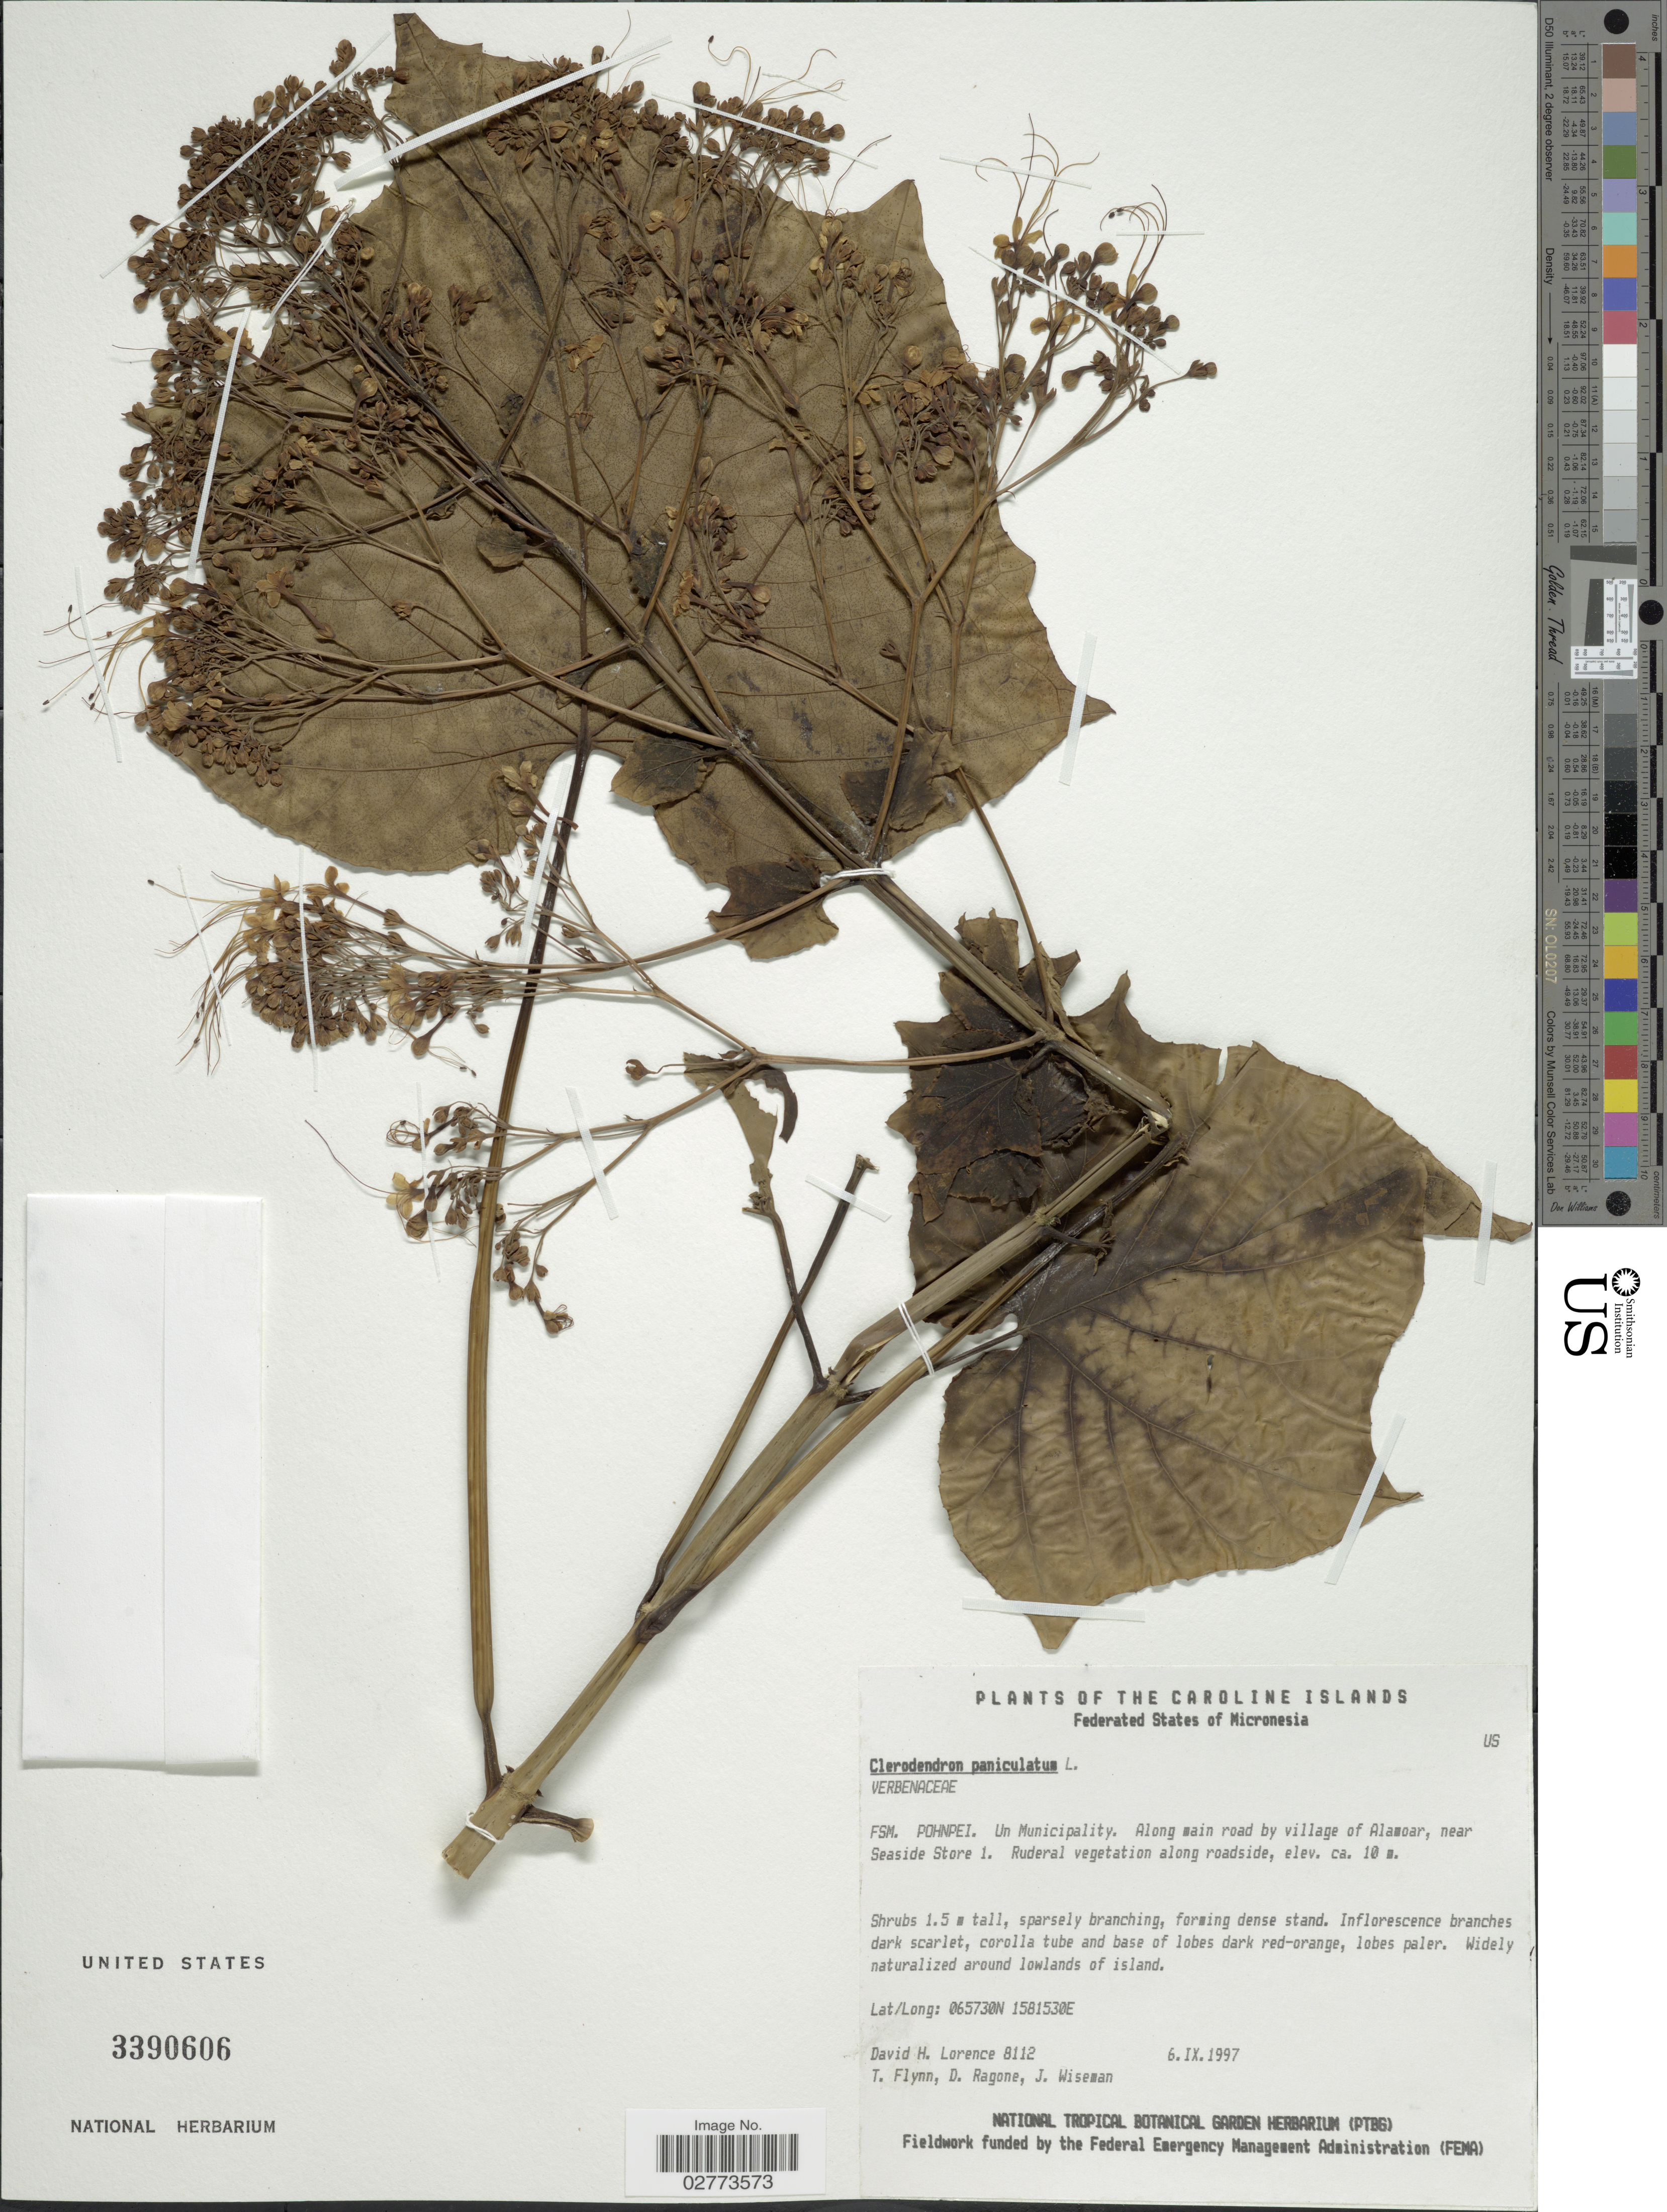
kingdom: Plantae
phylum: Tracheophyta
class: Magnoliopsida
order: Lamiales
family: Lamiaceae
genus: Clerodendrum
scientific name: Clerodendrum paniculatum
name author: L.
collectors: D. Lorence, T. Flynn, D. Ragone & J. Wiseman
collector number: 8112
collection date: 1997-09-06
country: Micronesia, Federated States of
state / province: Pohnpei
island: Pohnpei [Ponape]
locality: FSM. Uh Municipality. Along main road by village of Alamoar, near Seaside Store 1. Ruderal vegetation along roadside.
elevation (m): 10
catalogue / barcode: US 3390606